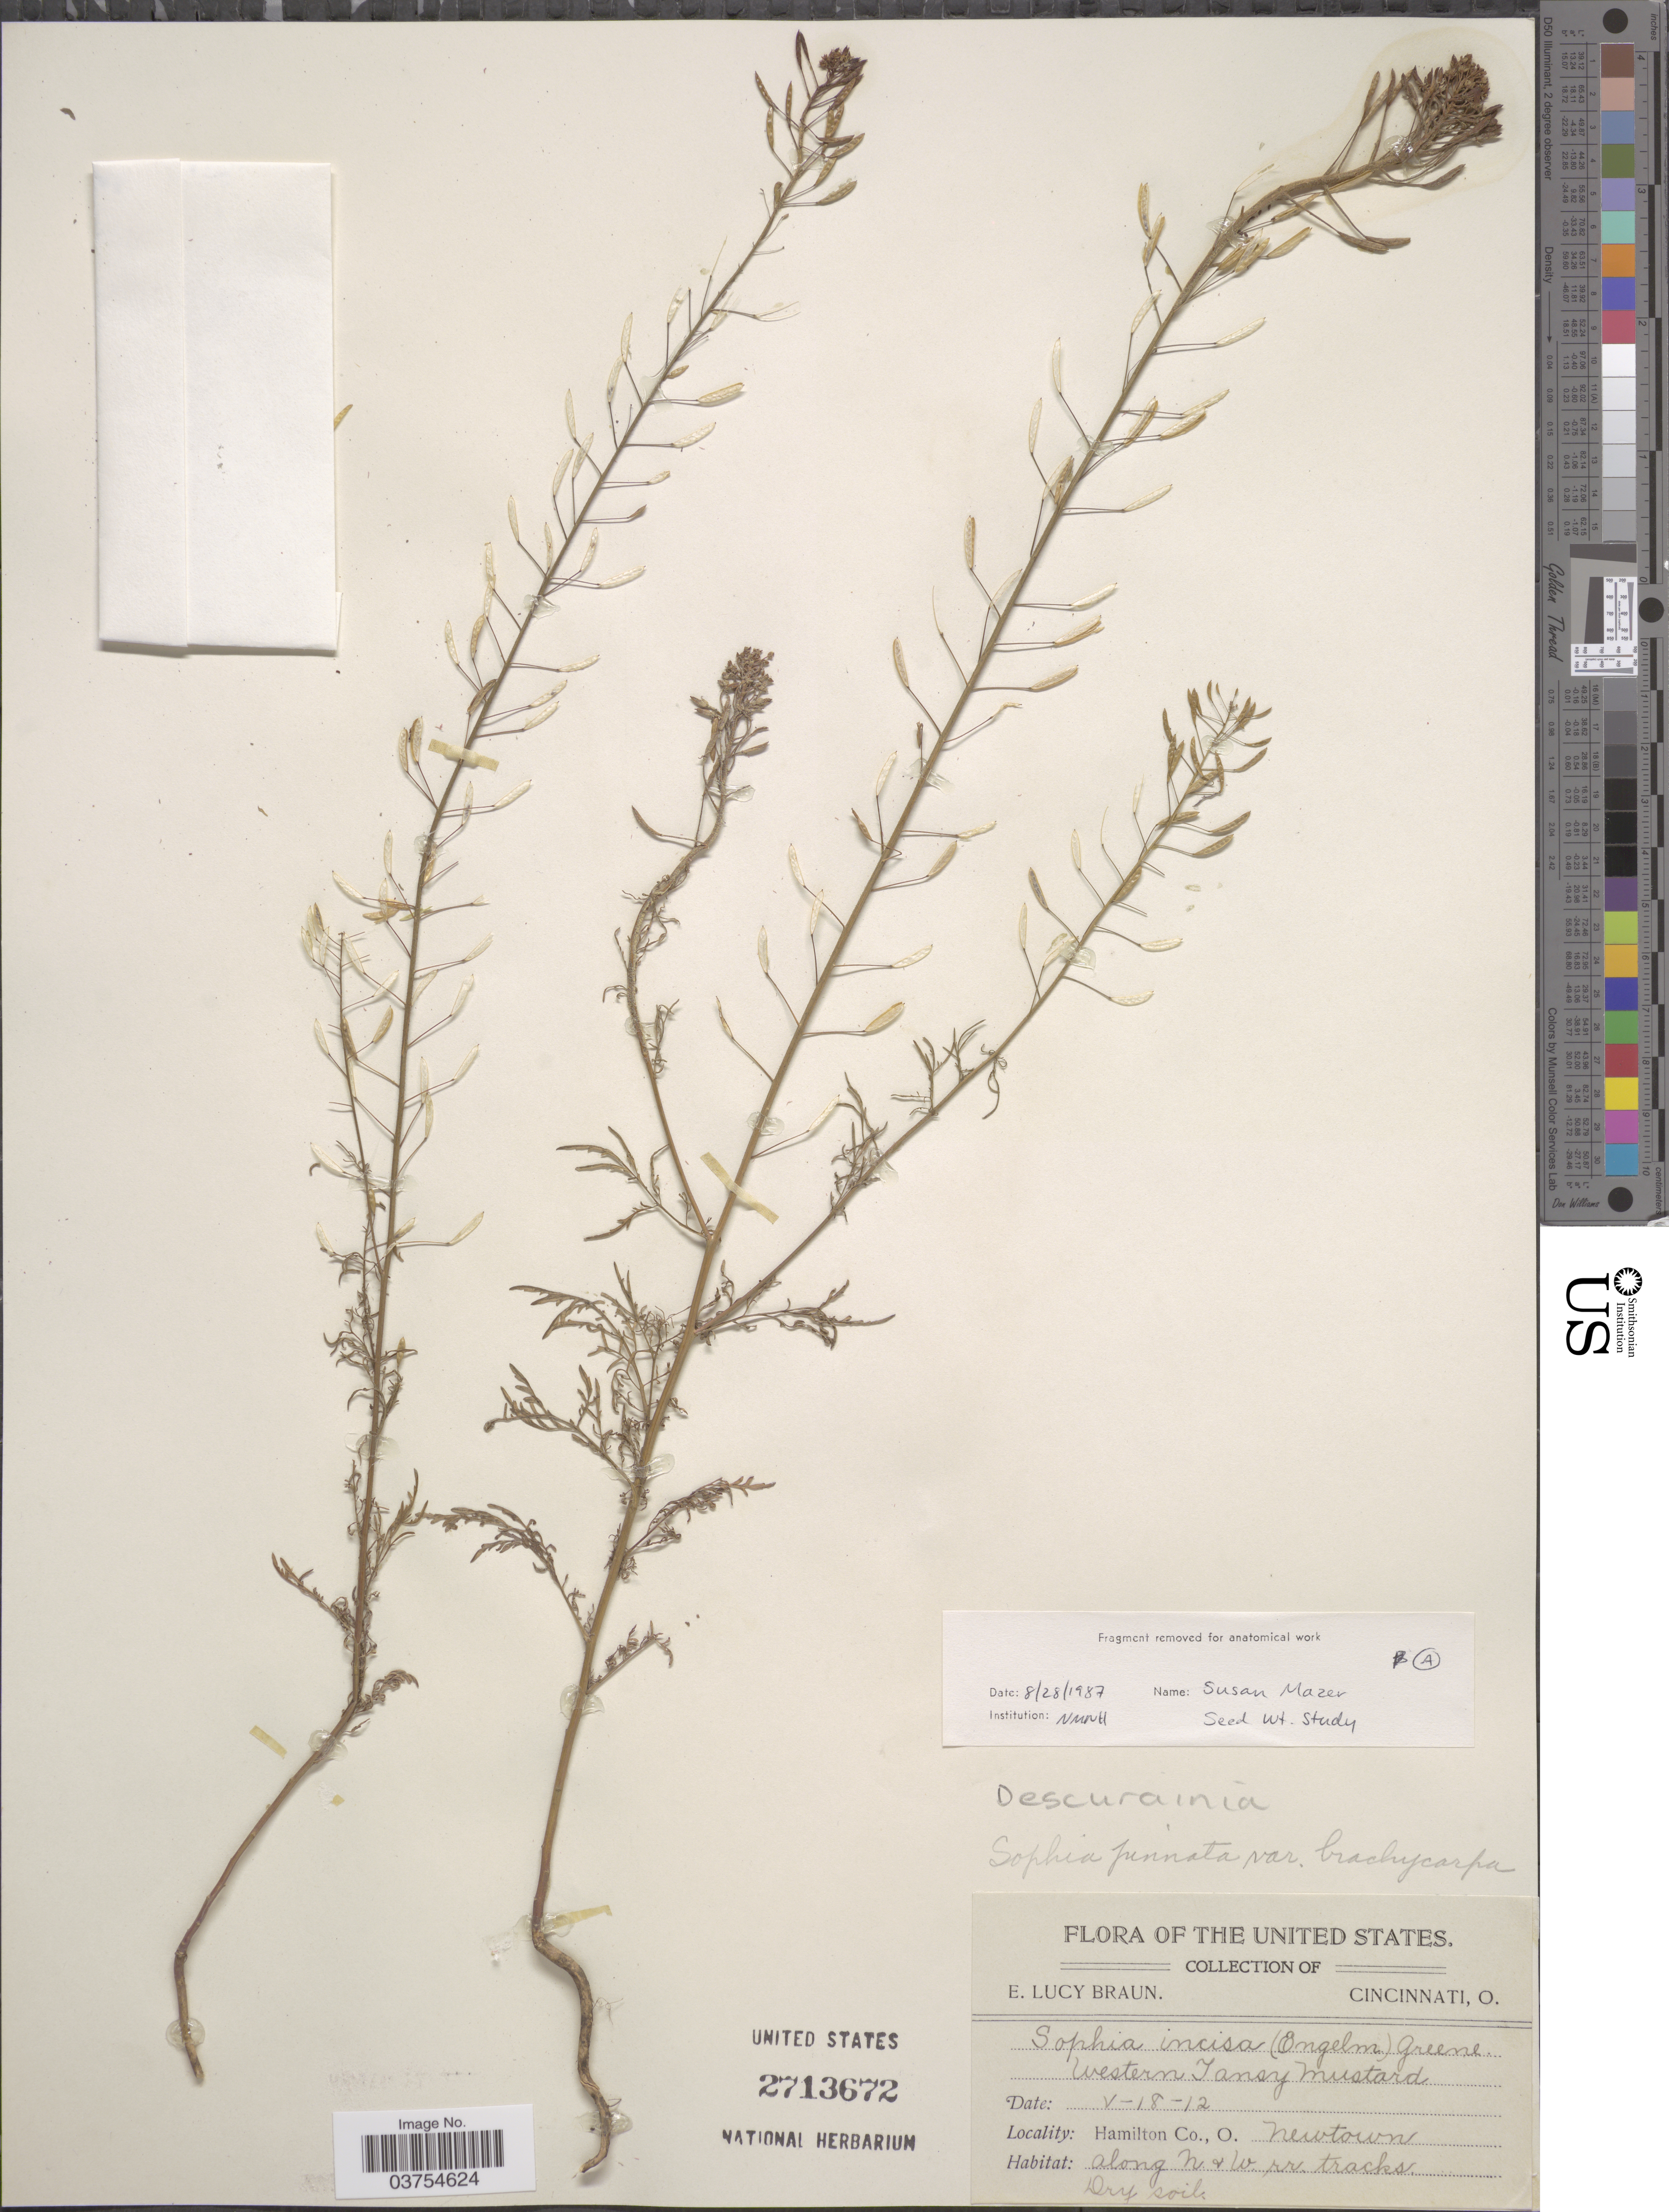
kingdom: Plantae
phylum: Tracheophyta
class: Magnoliopsida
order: Brassicales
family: Brassicaceae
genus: Descurainia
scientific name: Descurainia pinnata var. brachycarpa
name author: (Richardson) Fernald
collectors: E. L. Braun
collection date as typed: Transcribed d/m/y: 18/5/12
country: United States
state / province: Ohio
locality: Hamilton Co. Newtown. Along N & W rr. tracks. Dry soil.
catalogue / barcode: US 2713672